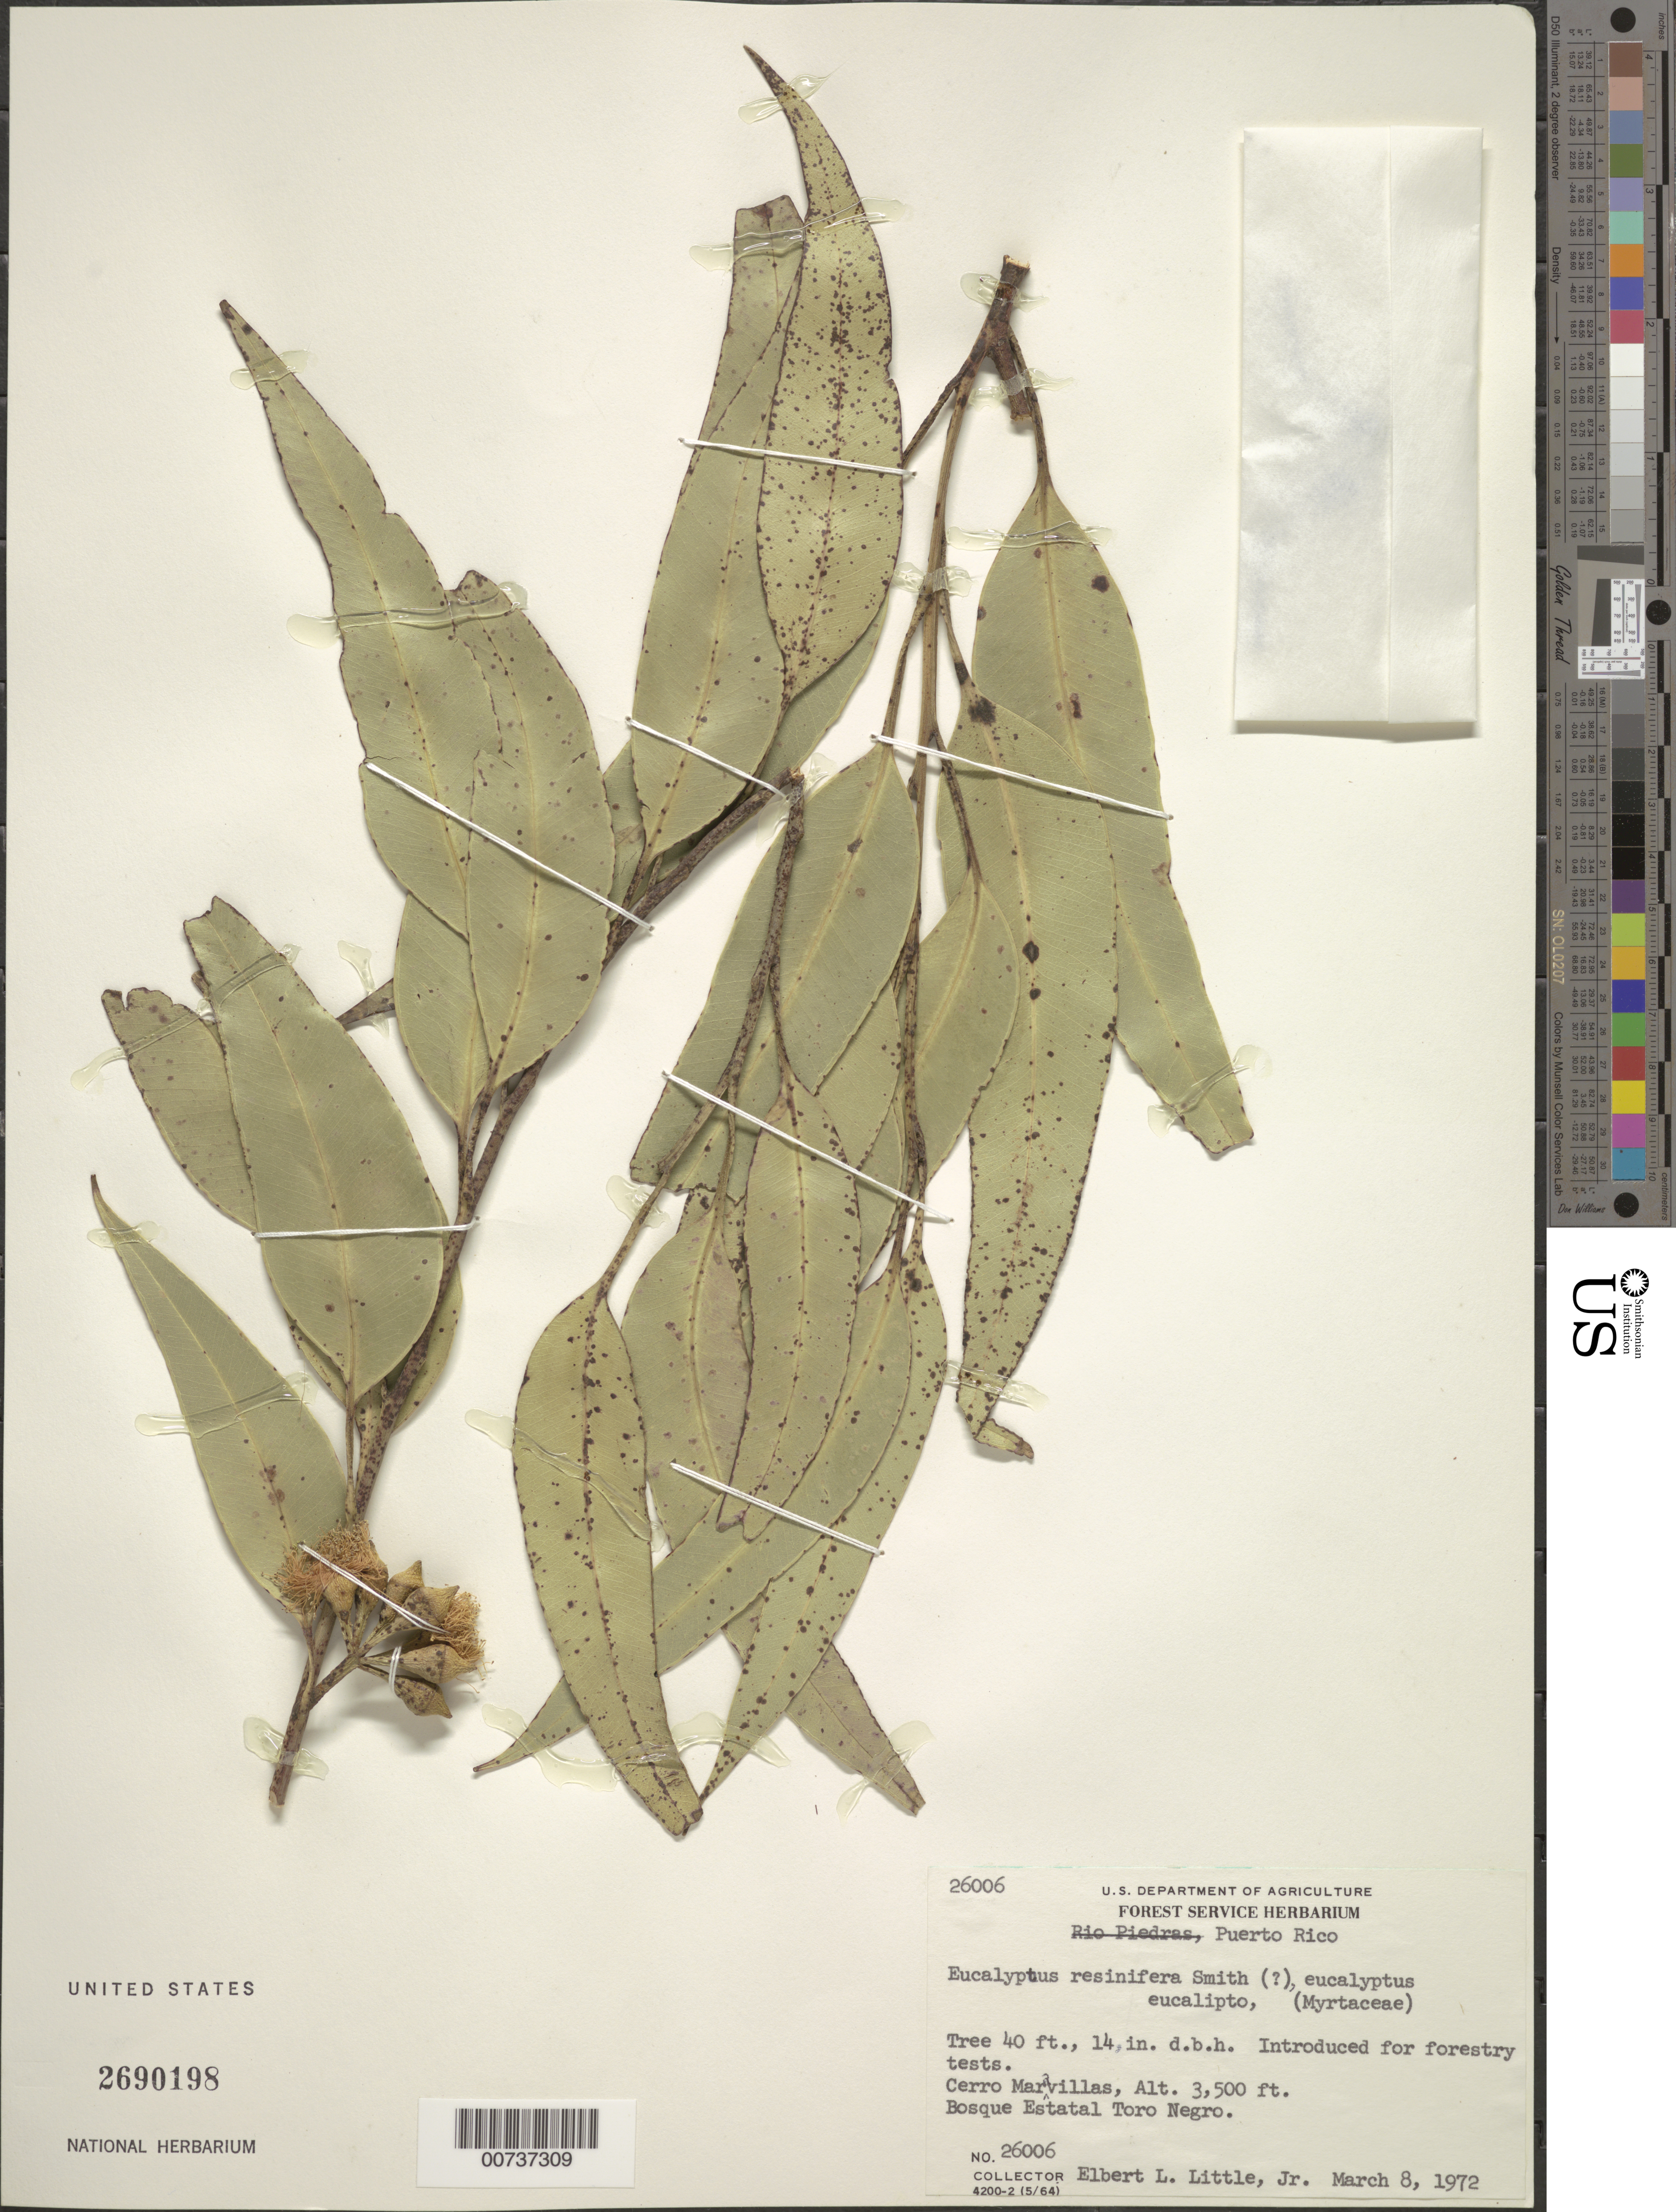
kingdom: Plantae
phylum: Tracheophyta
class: Magnoliopsida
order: Myrtales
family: Myrtaceae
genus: Eucalyptus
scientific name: Eucalyptus resinifera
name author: J. White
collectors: E. L. Little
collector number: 26006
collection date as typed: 08 Mar 1972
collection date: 1972-03-08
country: Puerto Rico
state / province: Jayuya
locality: Bosque Estatal Toro Negro, Cerro Maravillas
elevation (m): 1067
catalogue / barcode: US 2690198